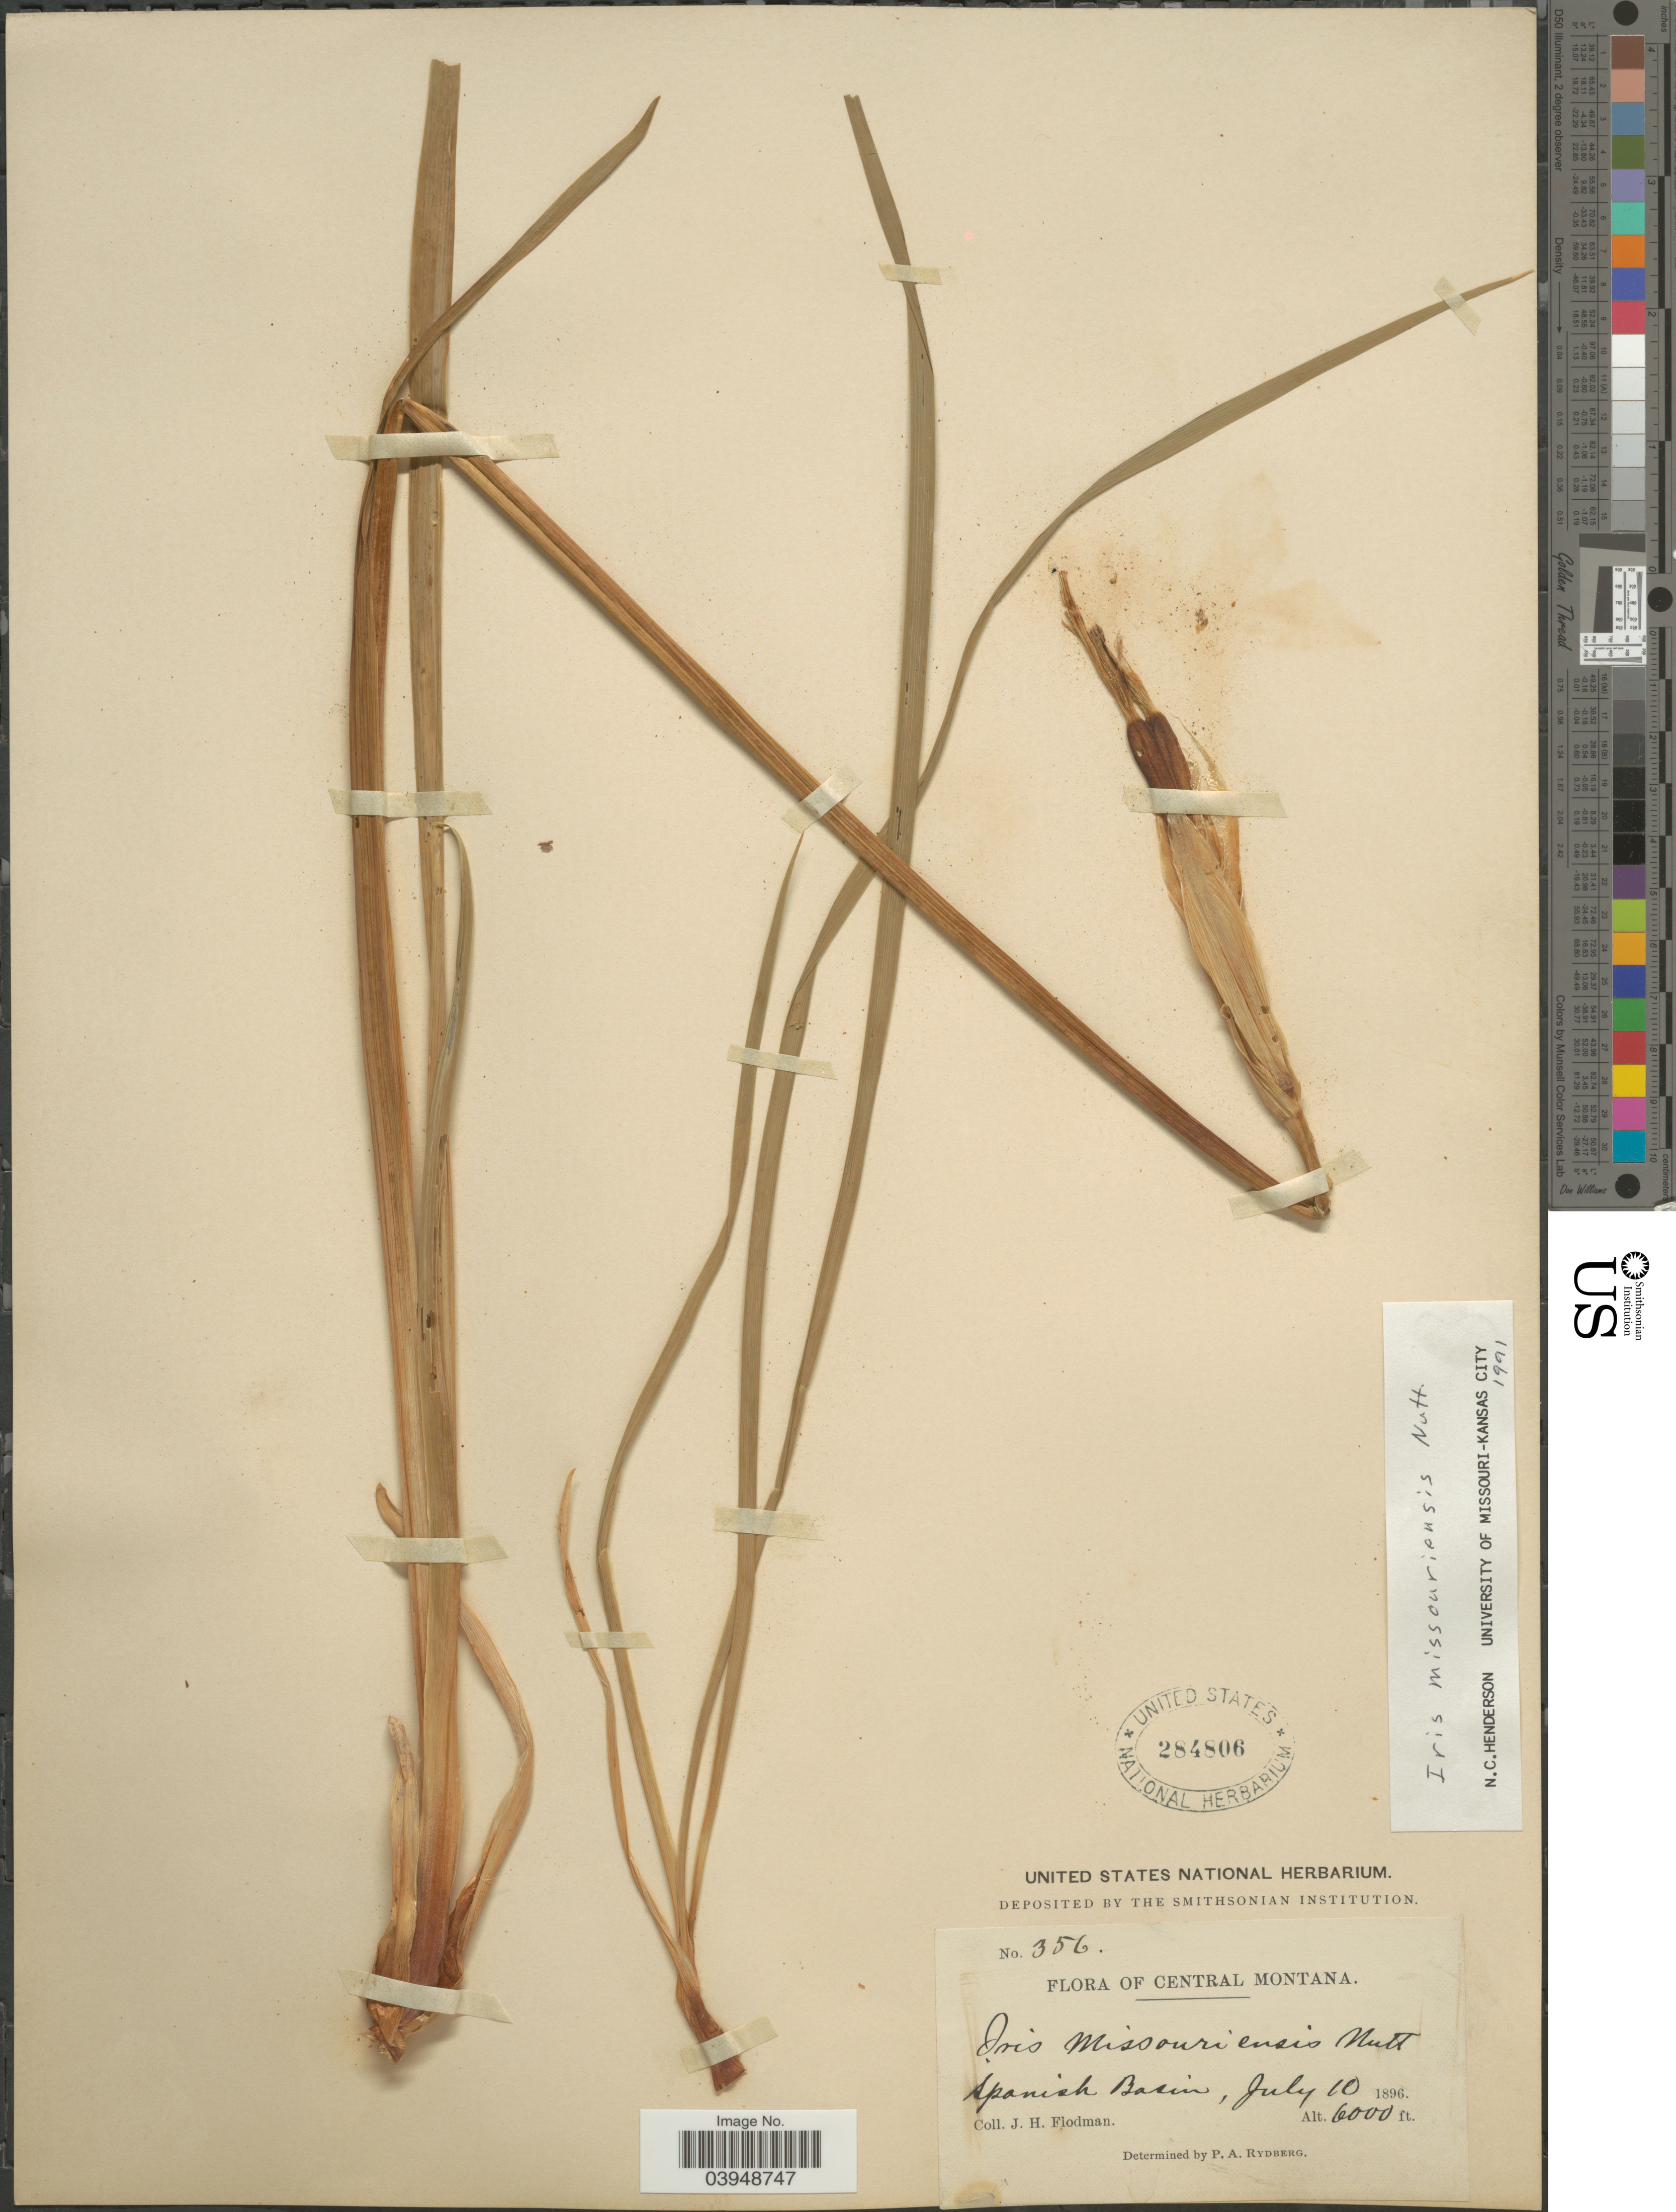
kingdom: Plantae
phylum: Tracheophyta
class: Liliopsida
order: Asparagales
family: Iridaceae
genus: Iris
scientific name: Iris missouriensis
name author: Nutt.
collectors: J. Flodman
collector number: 356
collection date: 1896-07-10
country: United States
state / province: Montana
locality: Central Montana. Spanish Basin.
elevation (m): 1829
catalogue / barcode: US 284806